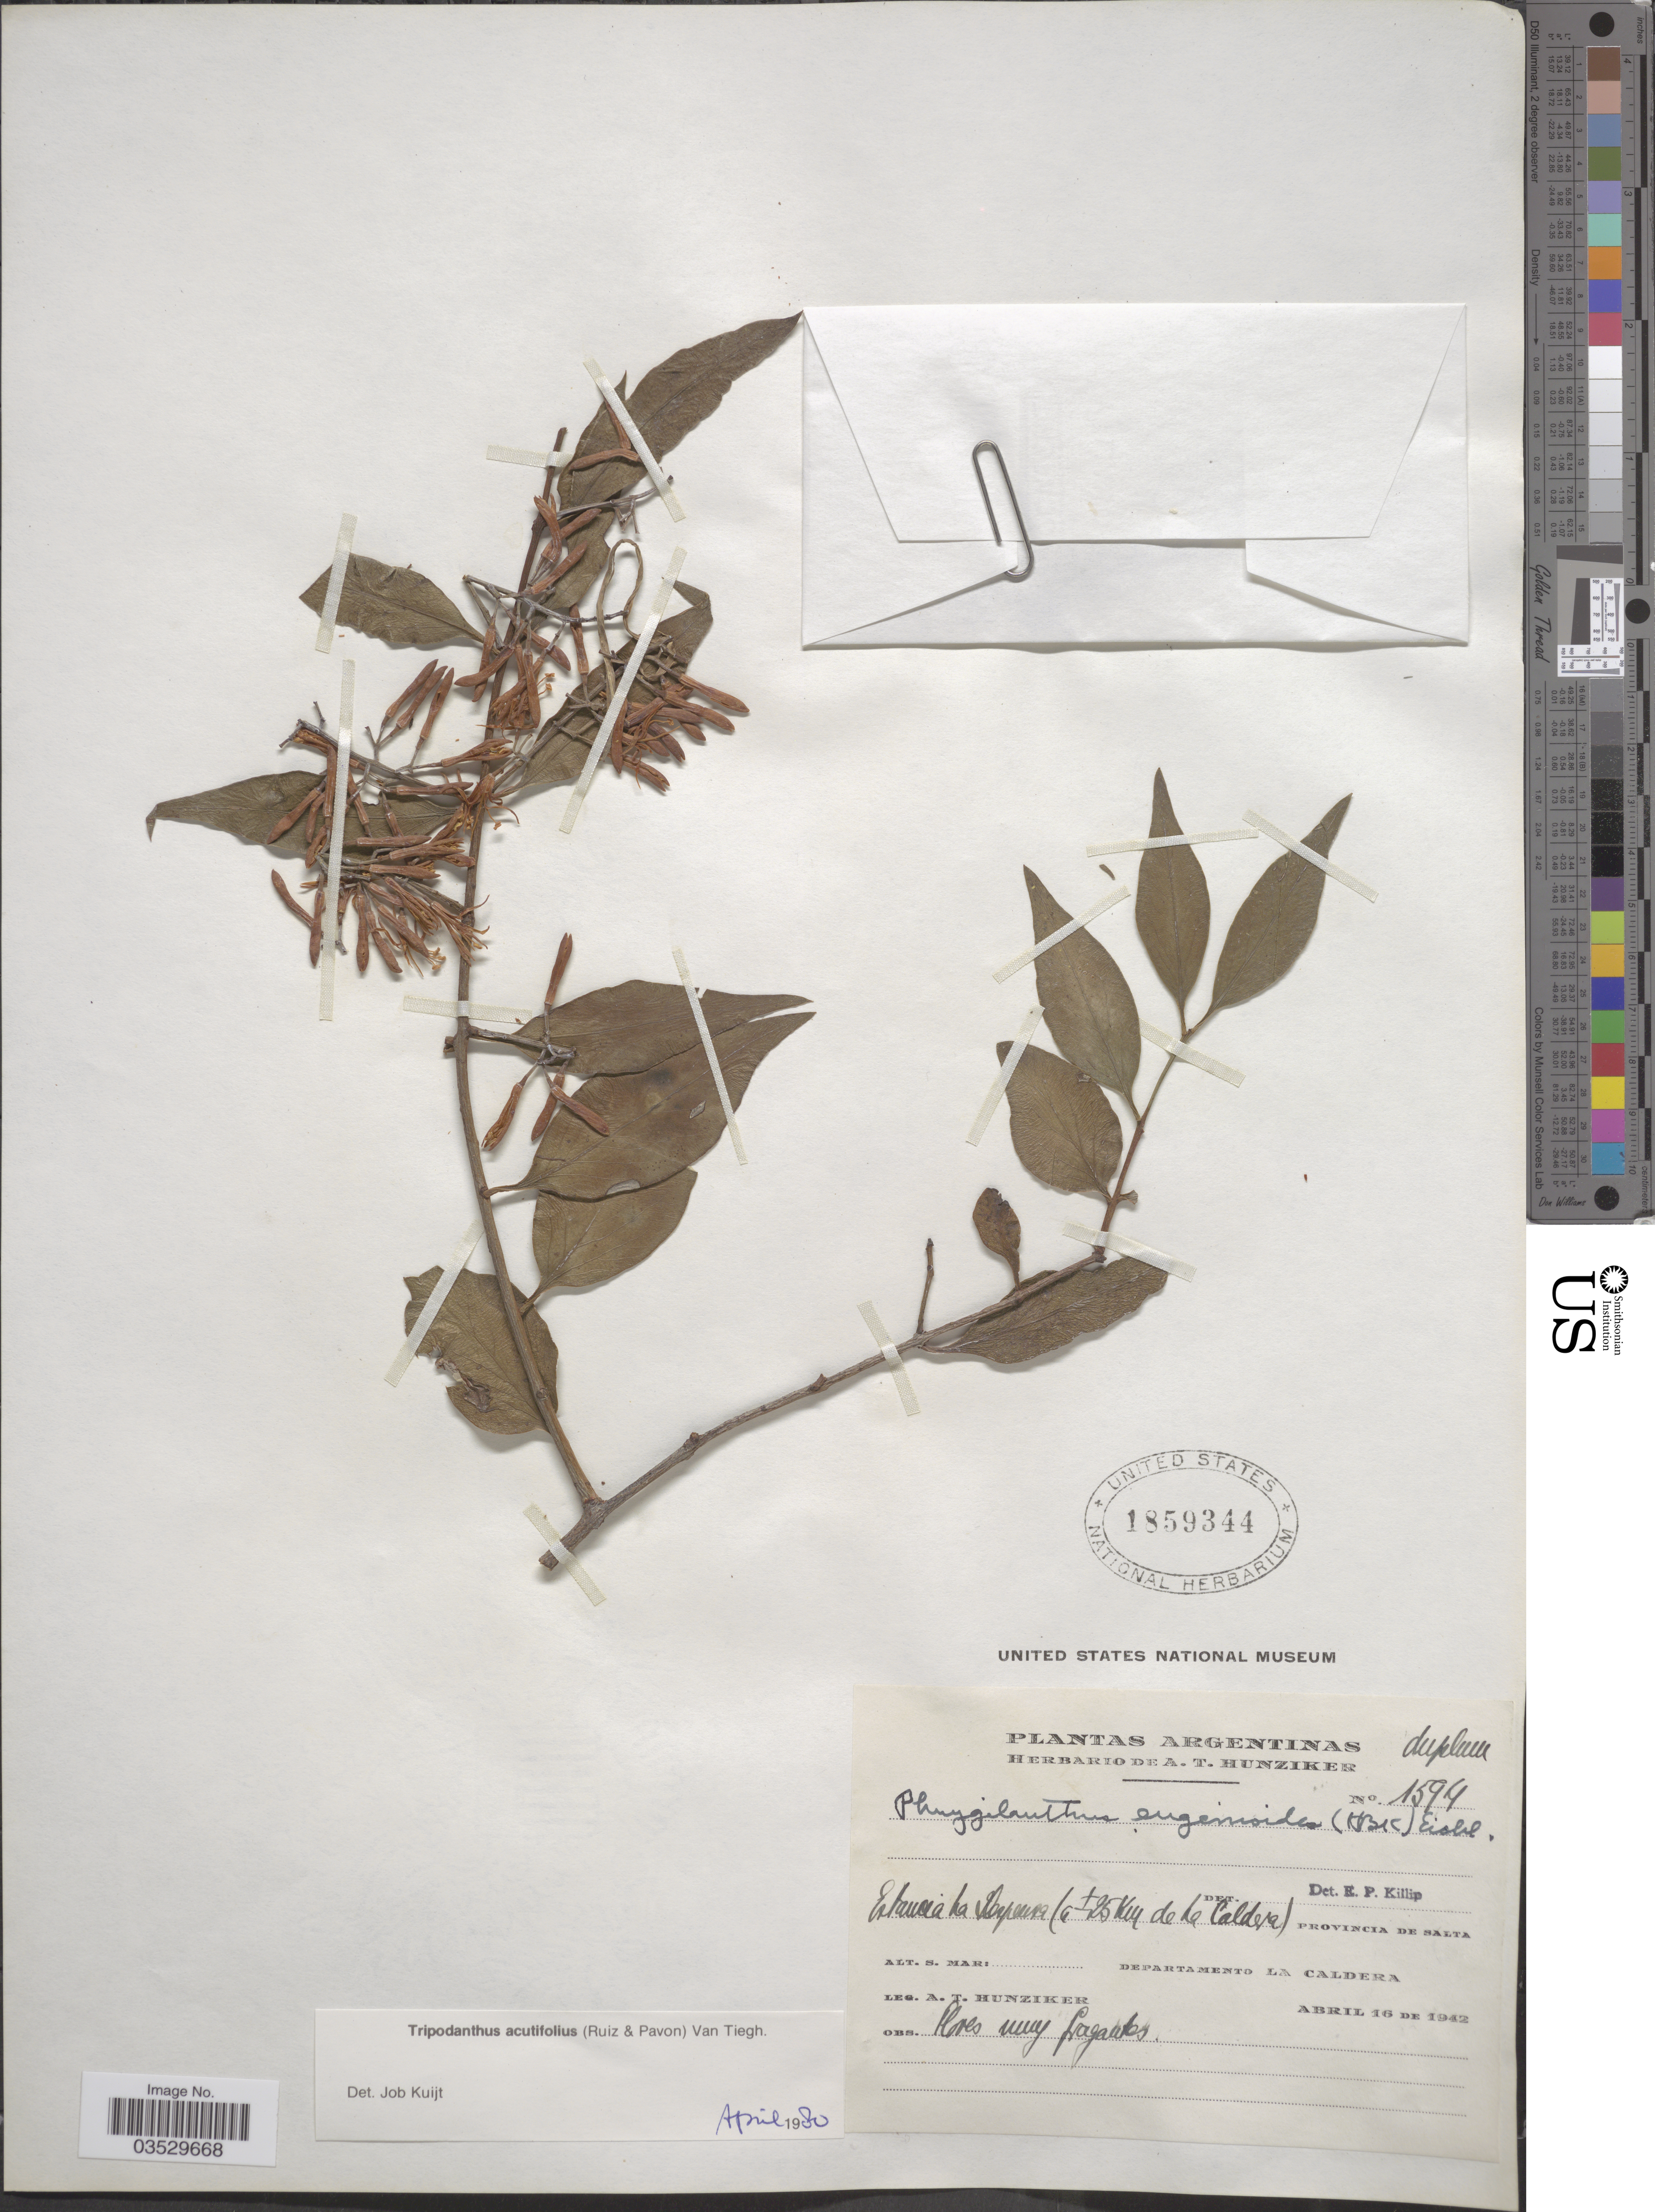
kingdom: Plantae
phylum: Tracheophyta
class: Magnoliopsida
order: Santalales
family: Loranthaceae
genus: Tripodanthus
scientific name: Tripodanthus acutifolius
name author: Tiegh.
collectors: A. T. Hunziker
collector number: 1594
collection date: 1942-04-16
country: Argentina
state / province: Salta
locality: Estancia La Depenza ( c ± 25 Km de La Caldera).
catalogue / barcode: US 1859344